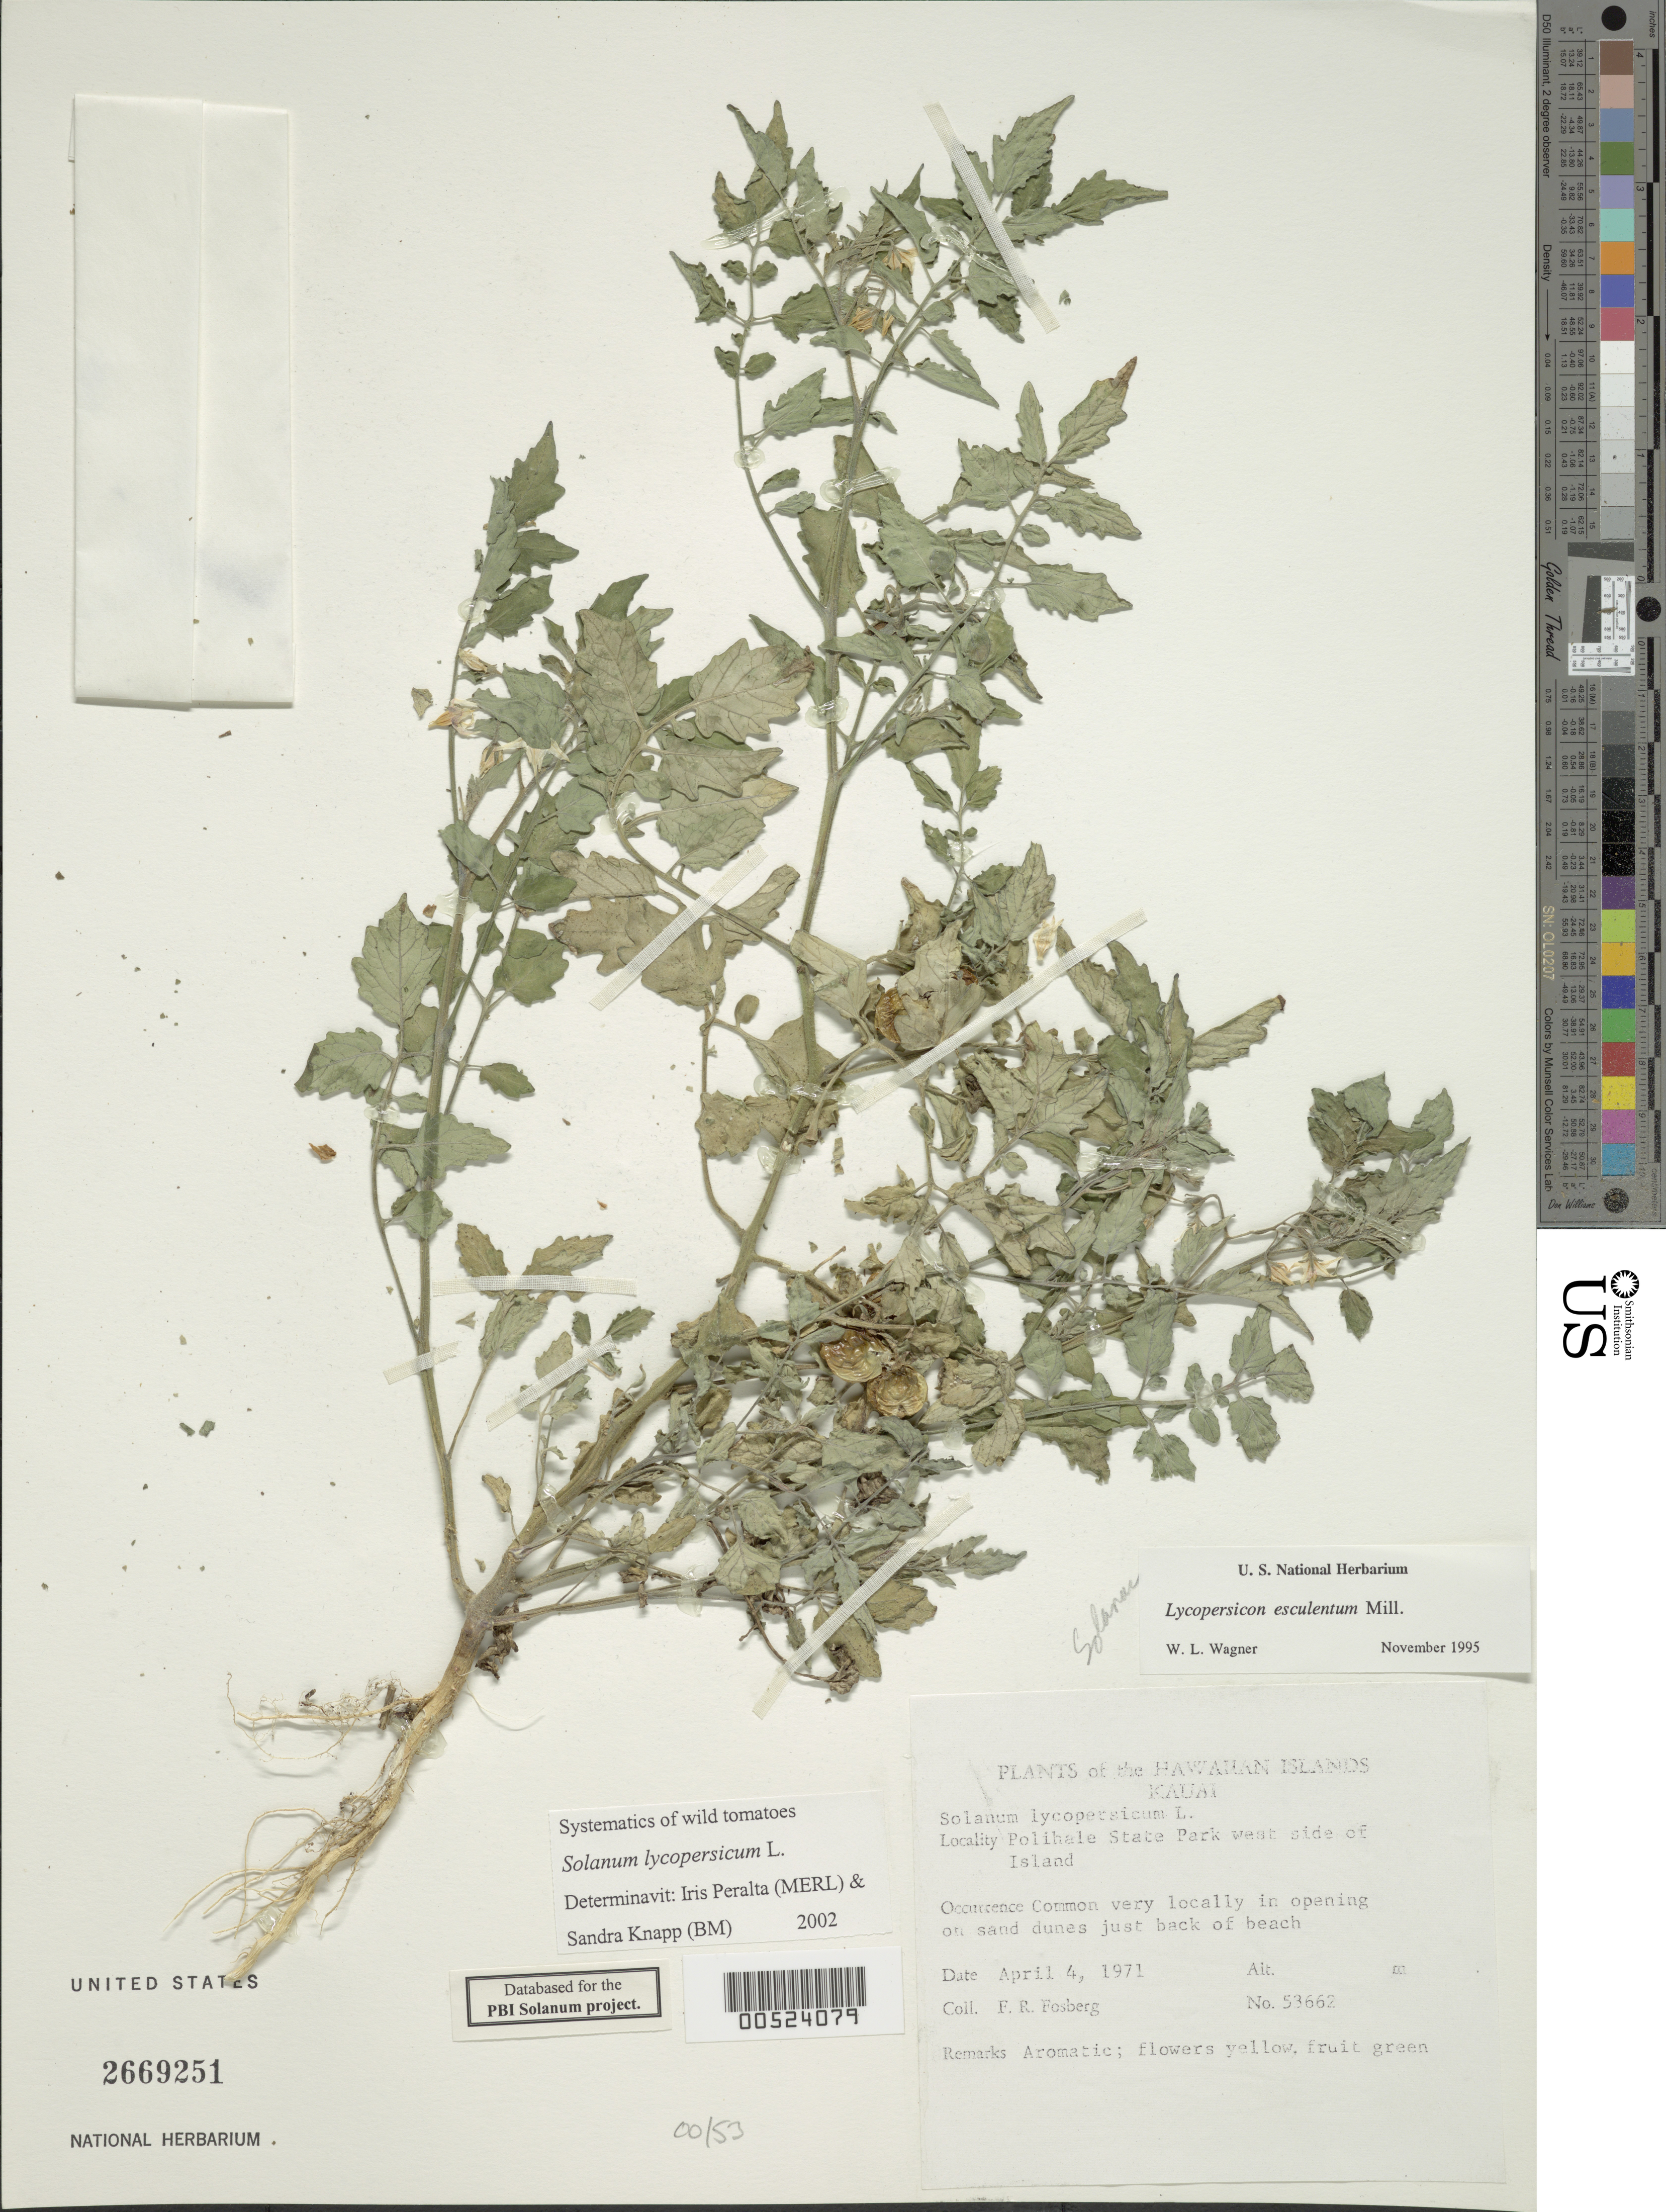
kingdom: Plantae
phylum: Tracheophyta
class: Magnoliopsida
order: Solanales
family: Solanaceae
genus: Solanum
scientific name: Solanum lycopersicum var. cerasiforme (Dunal) D.M. Spooner, G.J. Anderson & R.K. Jansen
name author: (Dunal) D.M. Spooner et al.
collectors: F. R. Fosberg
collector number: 53662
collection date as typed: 4 Apr 1971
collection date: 1971-04-04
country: United States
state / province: Hawaii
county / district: Kauai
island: Kaua'i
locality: Polihale State Park, W side of island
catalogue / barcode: US 2669251